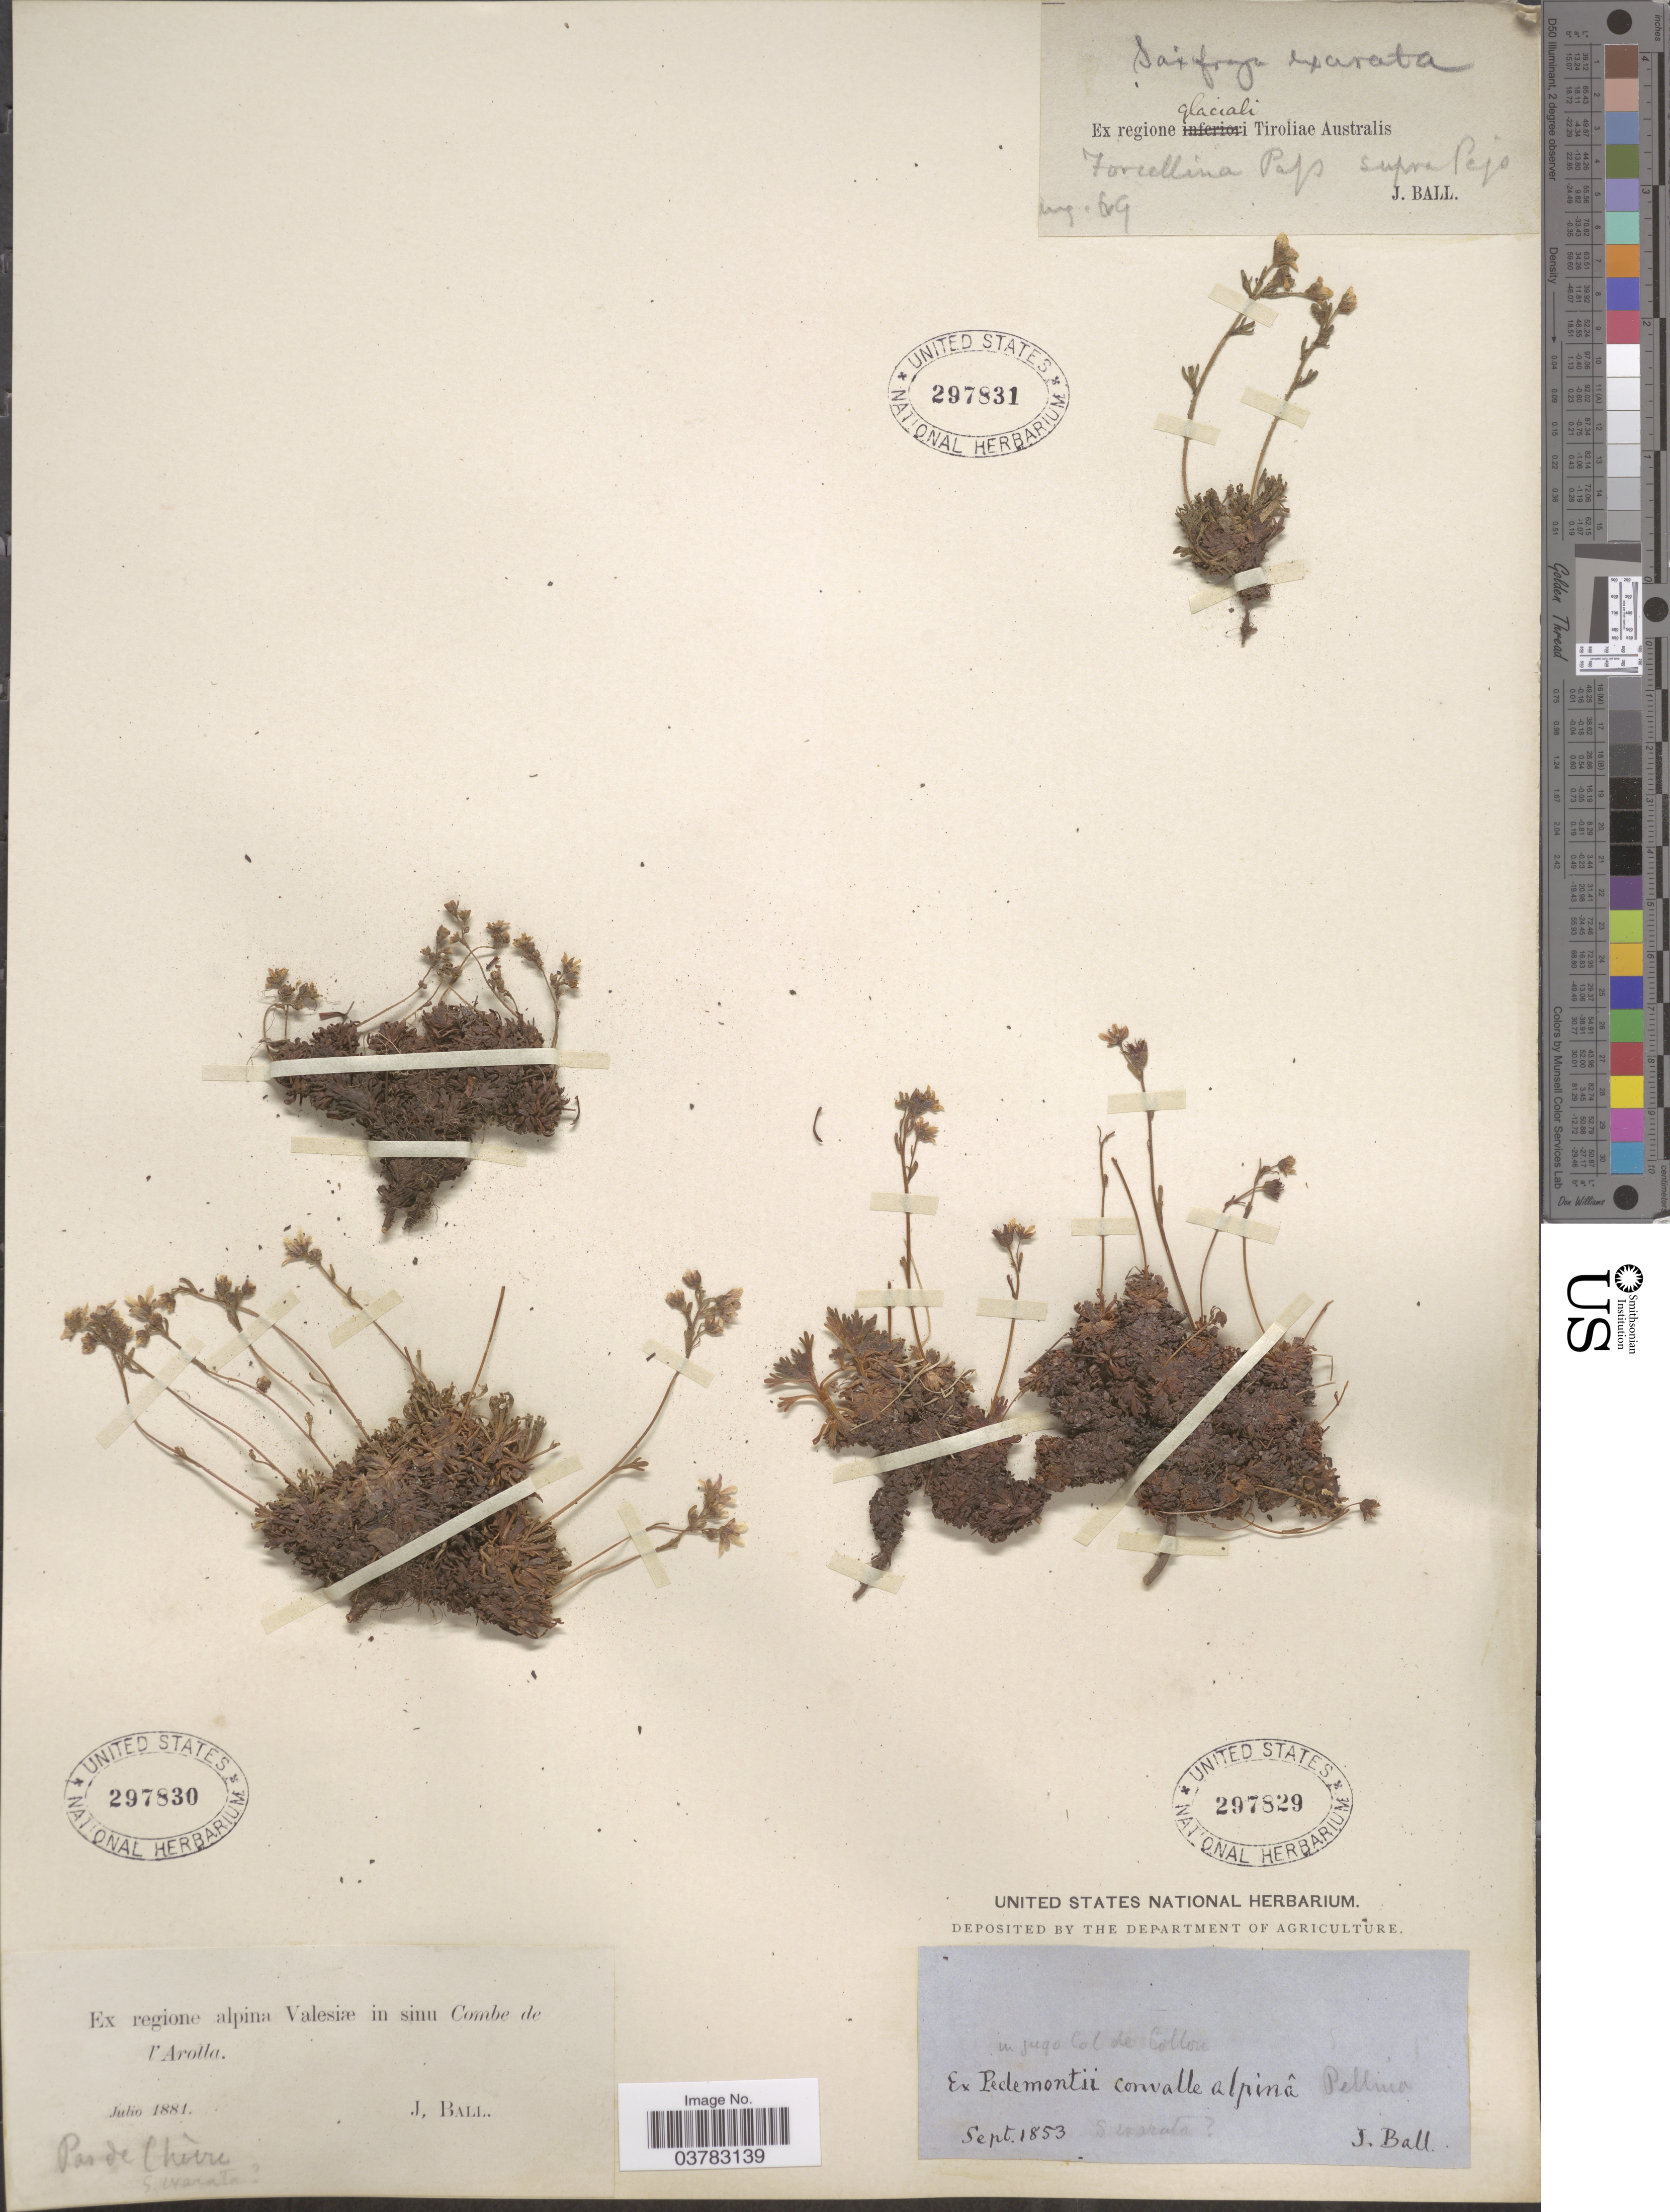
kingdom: Plantae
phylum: Tracheophyta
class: Magnoliopsida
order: Saxifragales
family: Saxifragaceae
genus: Saxifraga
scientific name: Saxifraga sp.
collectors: J. Ball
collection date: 1881-07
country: Switzerland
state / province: Valais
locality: Ex regione alpina Valesiæ in sinu Combe de l'Arolla.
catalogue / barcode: US 297830-2